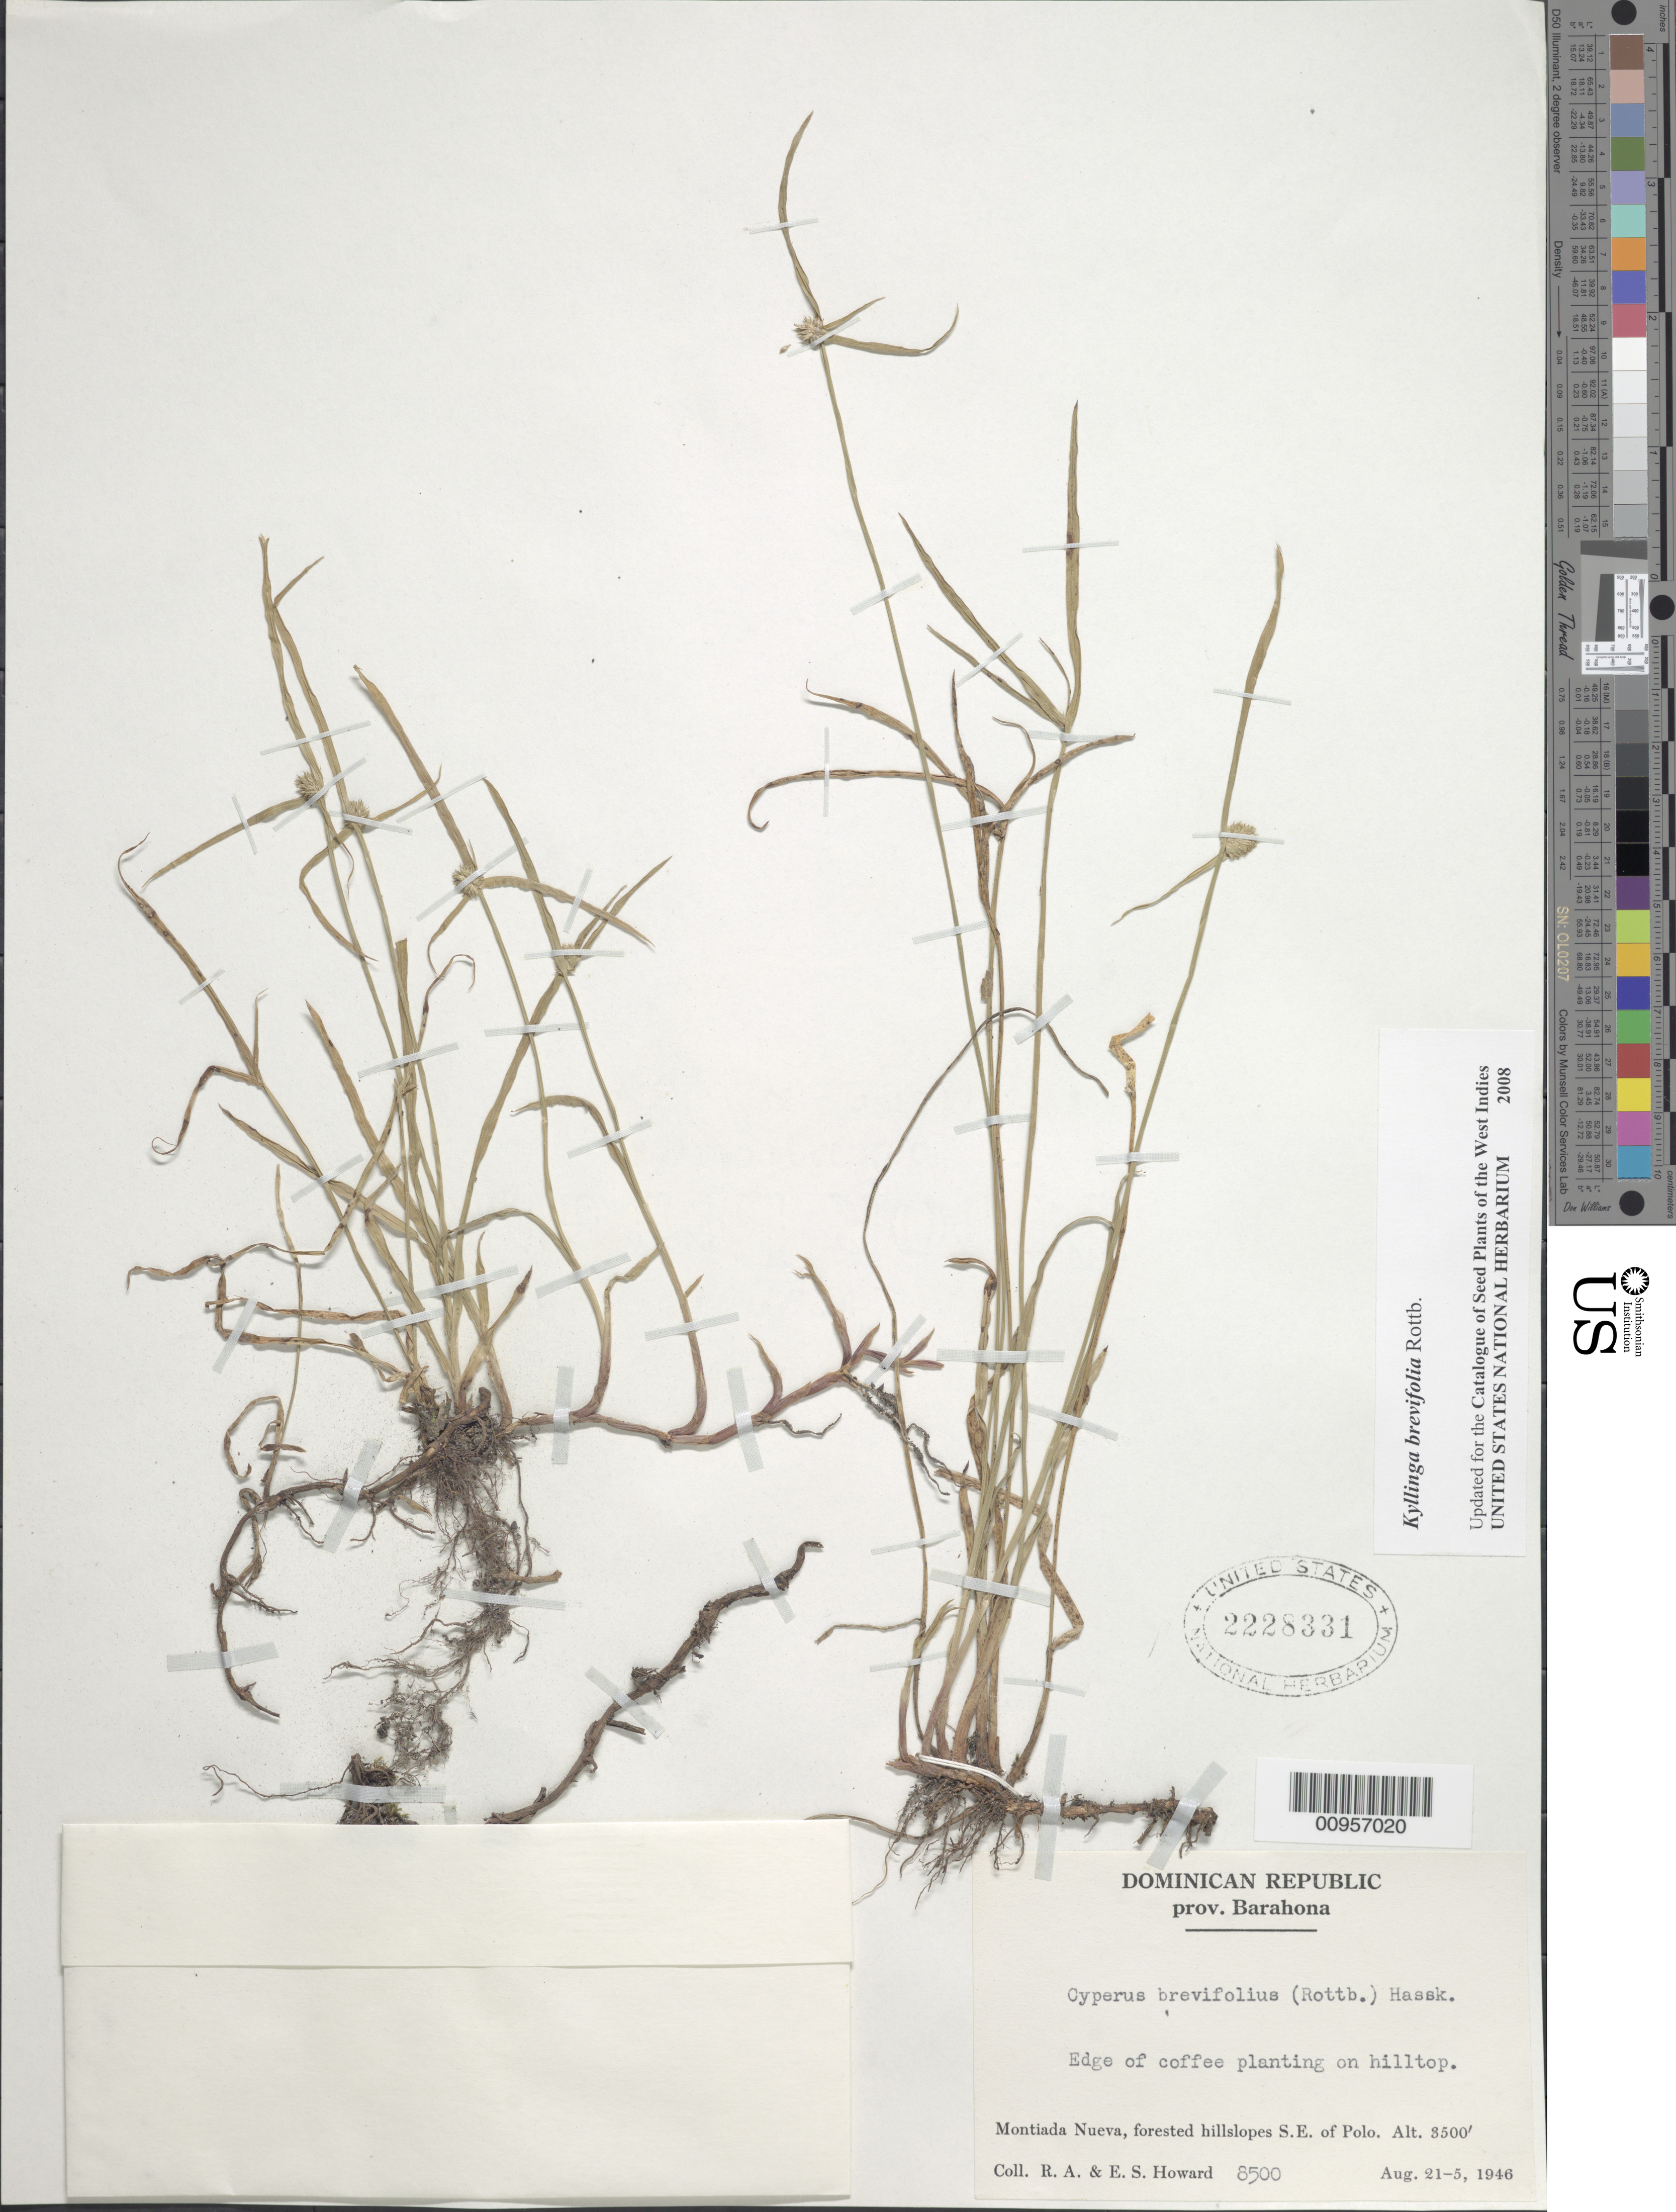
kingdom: Plantae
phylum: Tracheophyta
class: Liliopsida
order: Poales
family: Cyperaceae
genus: Cyperus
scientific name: Cyperus brevifolius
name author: (Rottb.) Hassk.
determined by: Strong, M. T., (US), Smithsonian Institution - National Museum of Natural History (UNITED STATES)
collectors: R. A. Howard & E. S. Howard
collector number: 8500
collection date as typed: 21 Aug 1946 to 25 Aug 1946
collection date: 1946-08-21/1946-08-25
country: Dominican Republic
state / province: Barahona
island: Hispaniola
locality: Montiada Nueva, forested hillsides SE of Polo, edge of coffee planting on hilltop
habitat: Edge of coffee planting on hilltop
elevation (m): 1067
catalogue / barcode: US 2228331